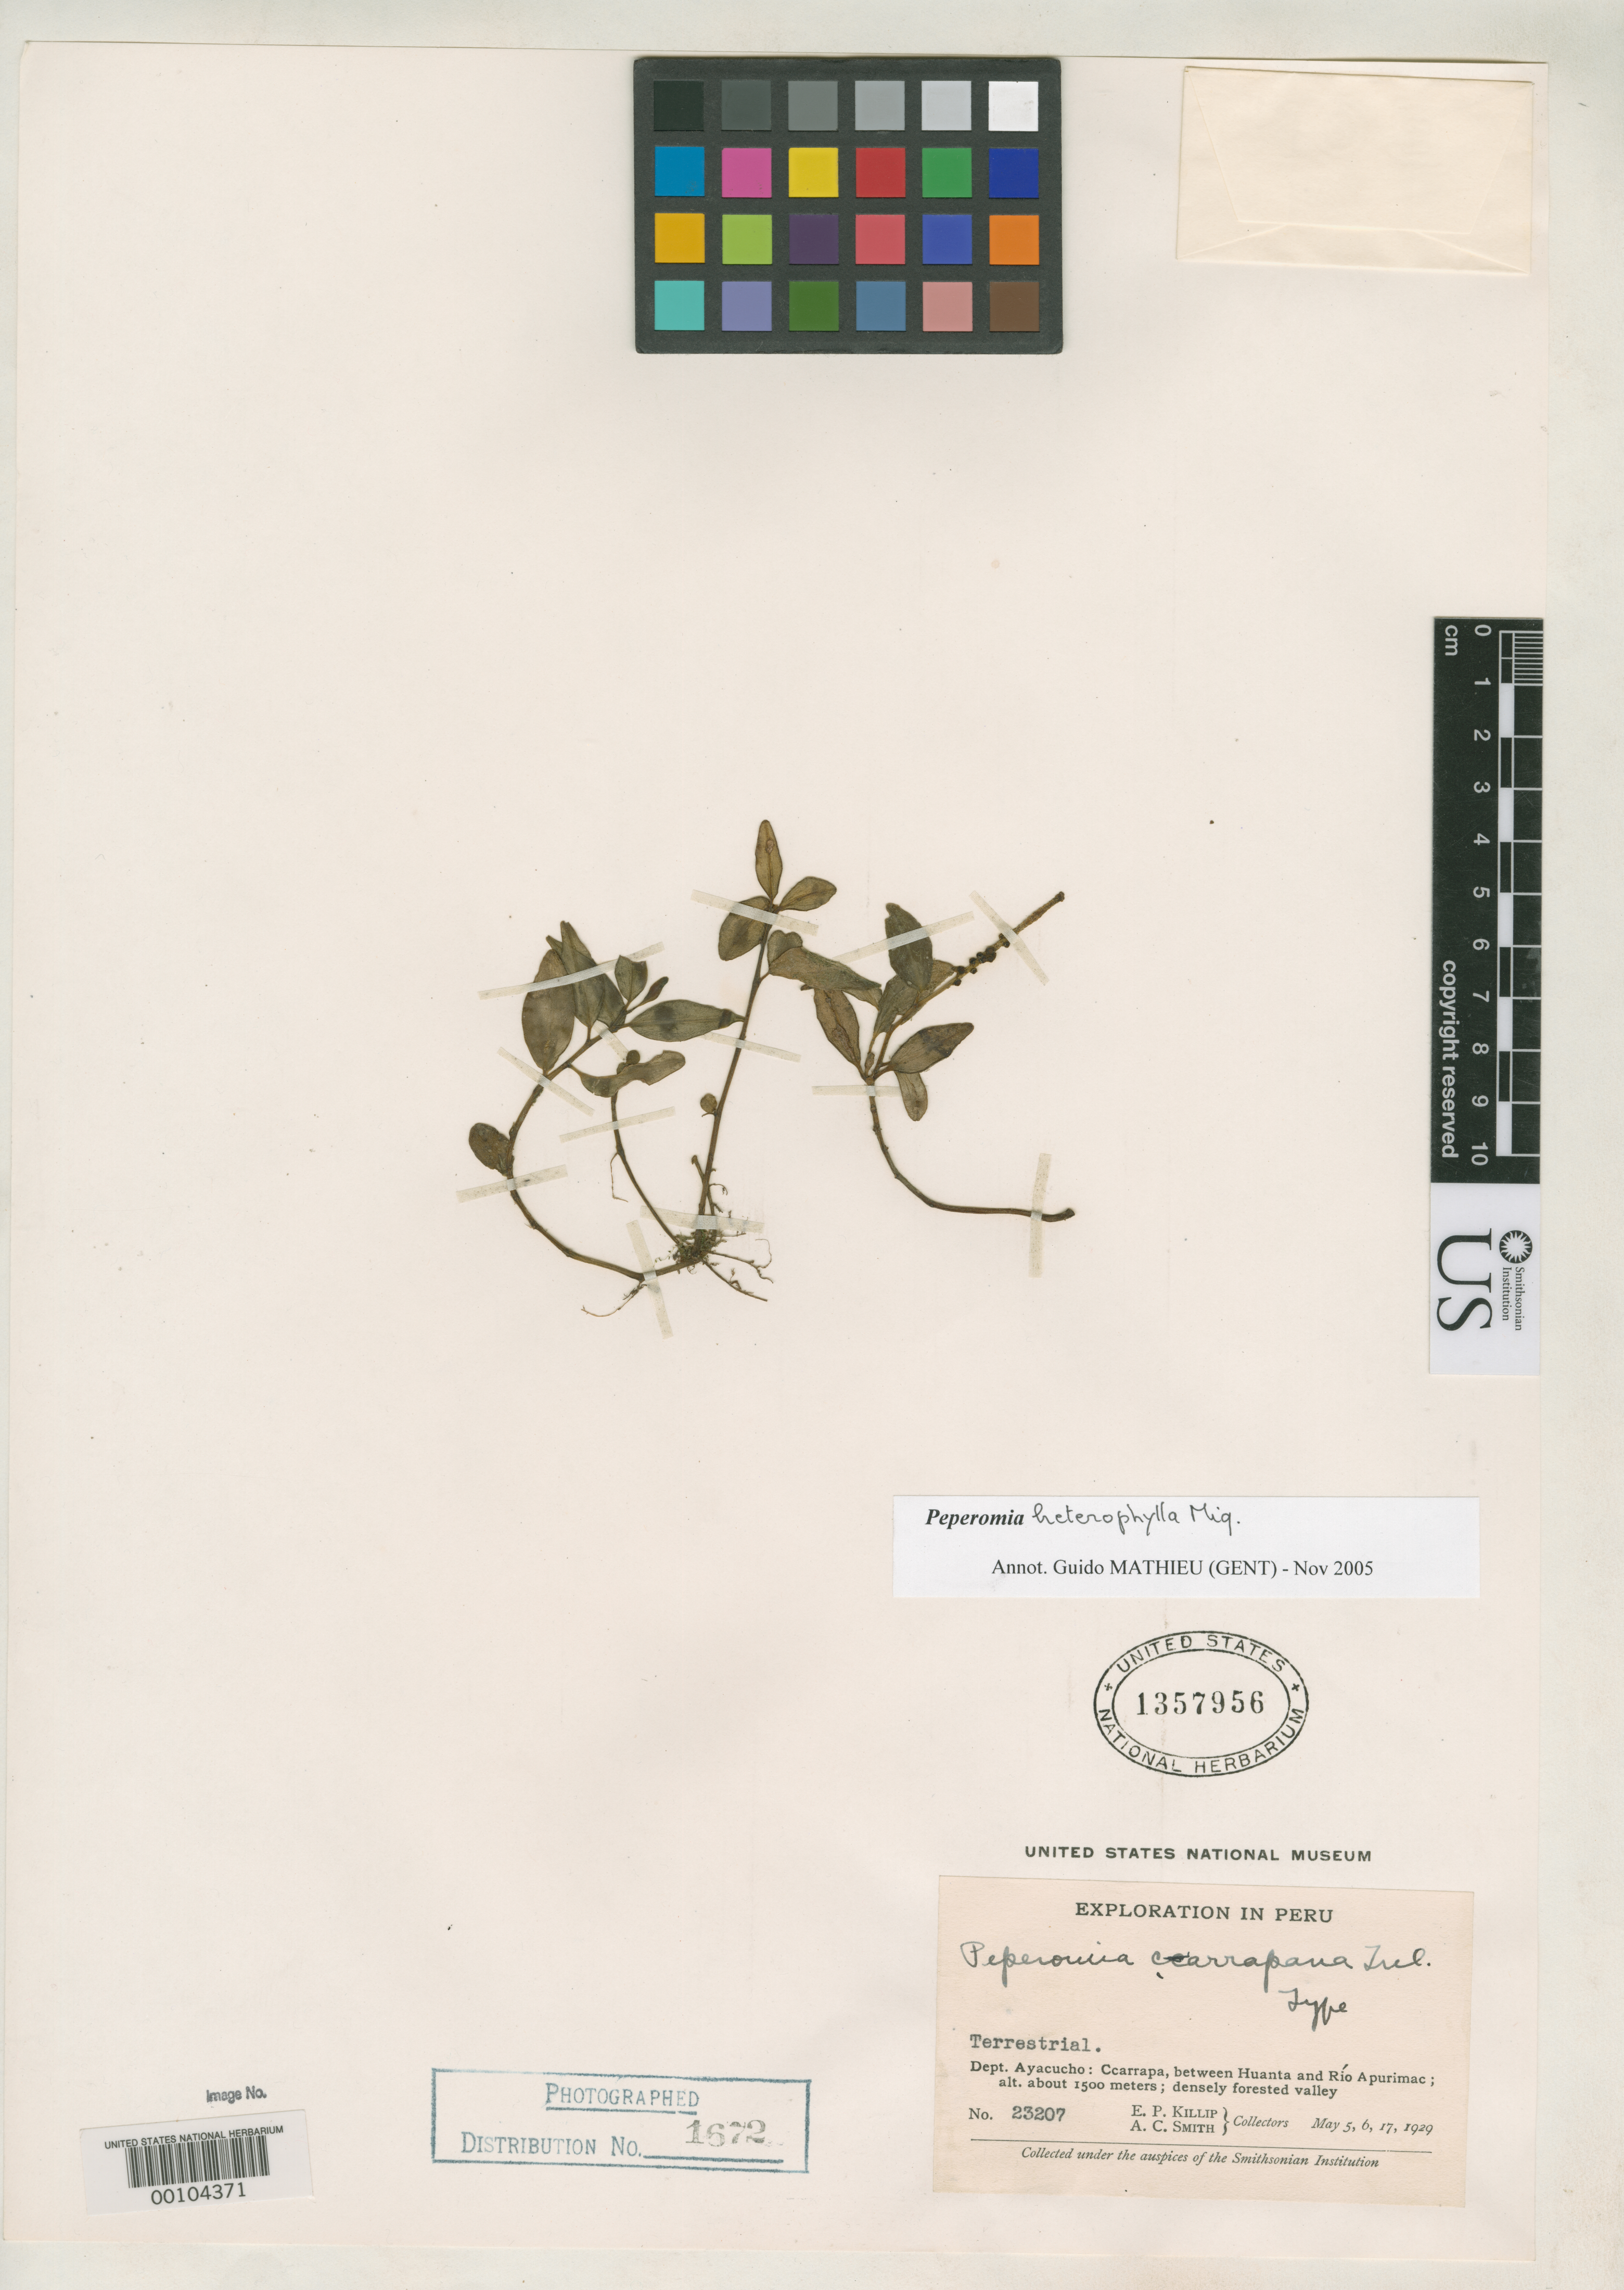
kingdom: Plantae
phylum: Tracheophyta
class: Magnoliopsida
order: Piperales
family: Piperaceae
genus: Peperomia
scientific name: Peperomia carrapana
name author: Trel. in J.F. Macbr.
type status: Holotype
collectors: E. P. Killip & A. C. Smith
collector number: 23207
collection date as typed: May 1929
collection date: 1929-05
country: Peru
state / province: Ayacucho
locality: Ccarrapa, between Huanta and Río Apurímac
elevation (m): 1500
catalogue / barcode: US 1357956